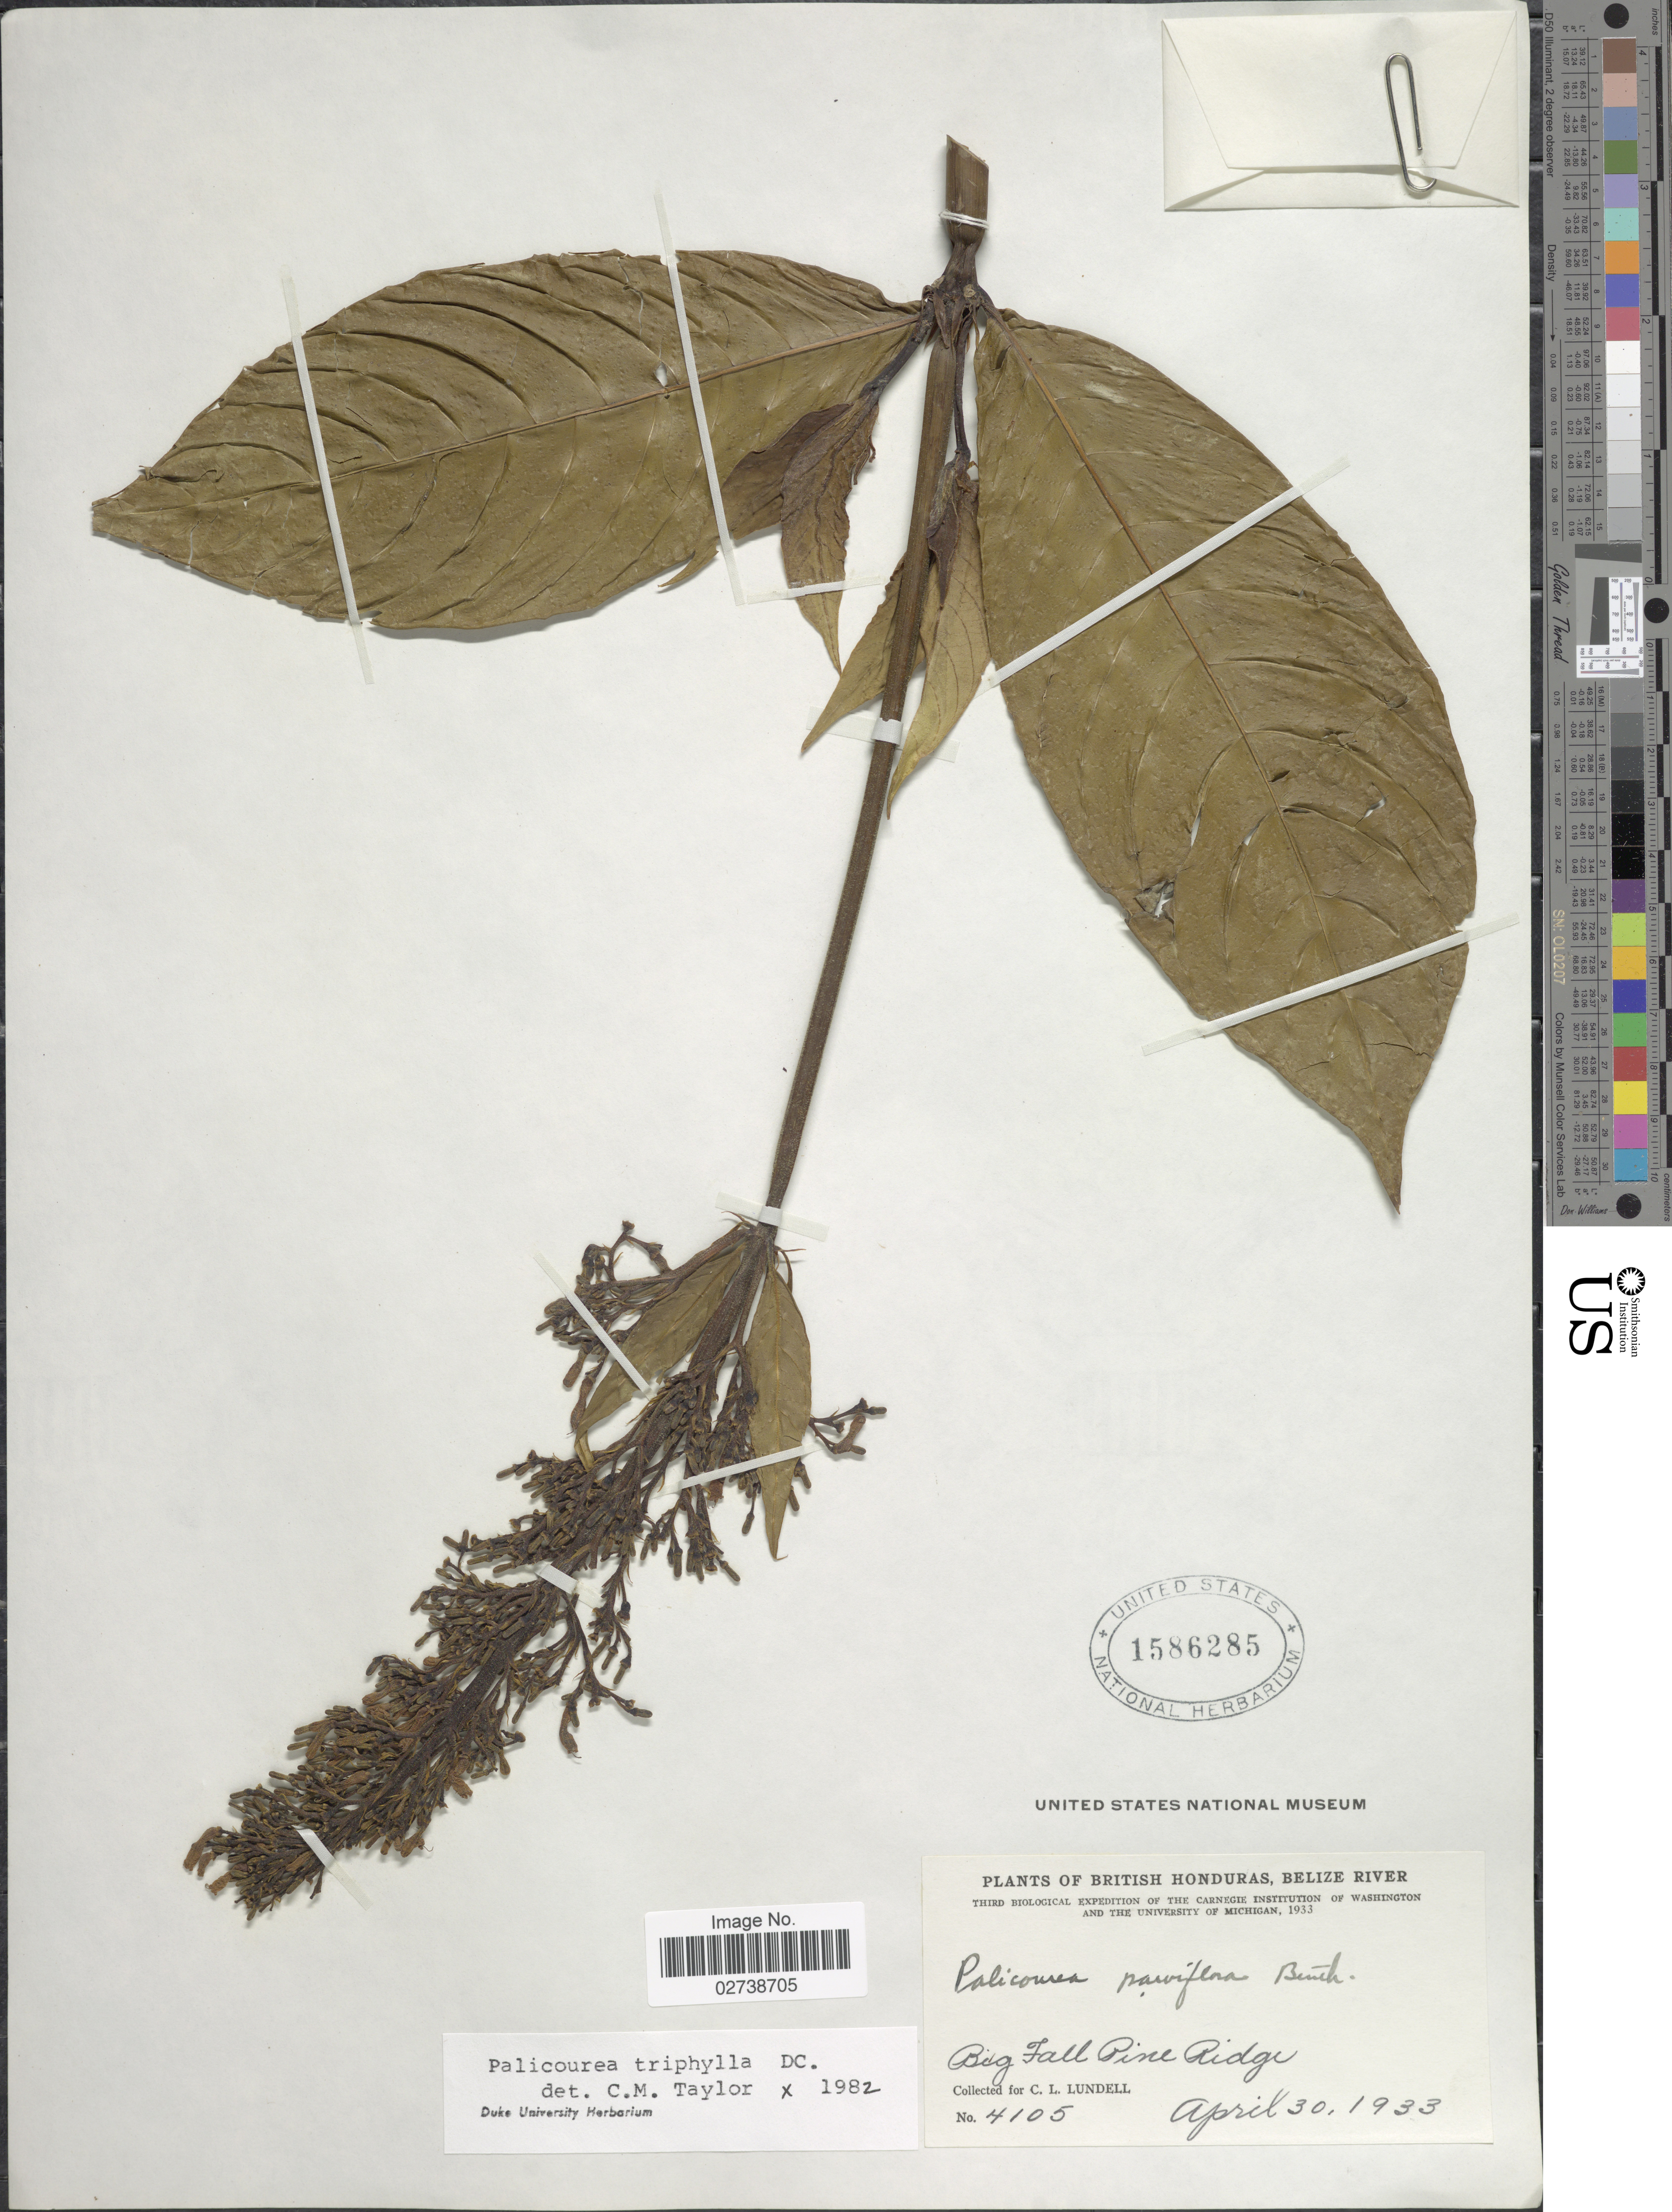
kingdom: Plantae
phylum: Tracheophyta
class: Magnoliopsida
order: Gentianales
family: Rubiaceae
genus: Palicourea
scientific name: Palicourea triphylla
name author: DC.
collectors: C. L. Lundell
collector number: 4105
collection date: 1933-04-30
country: Belize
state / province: Belize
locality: British Honduras, Belize River, Big Fall Pine Ridge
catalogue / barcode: US 1586285